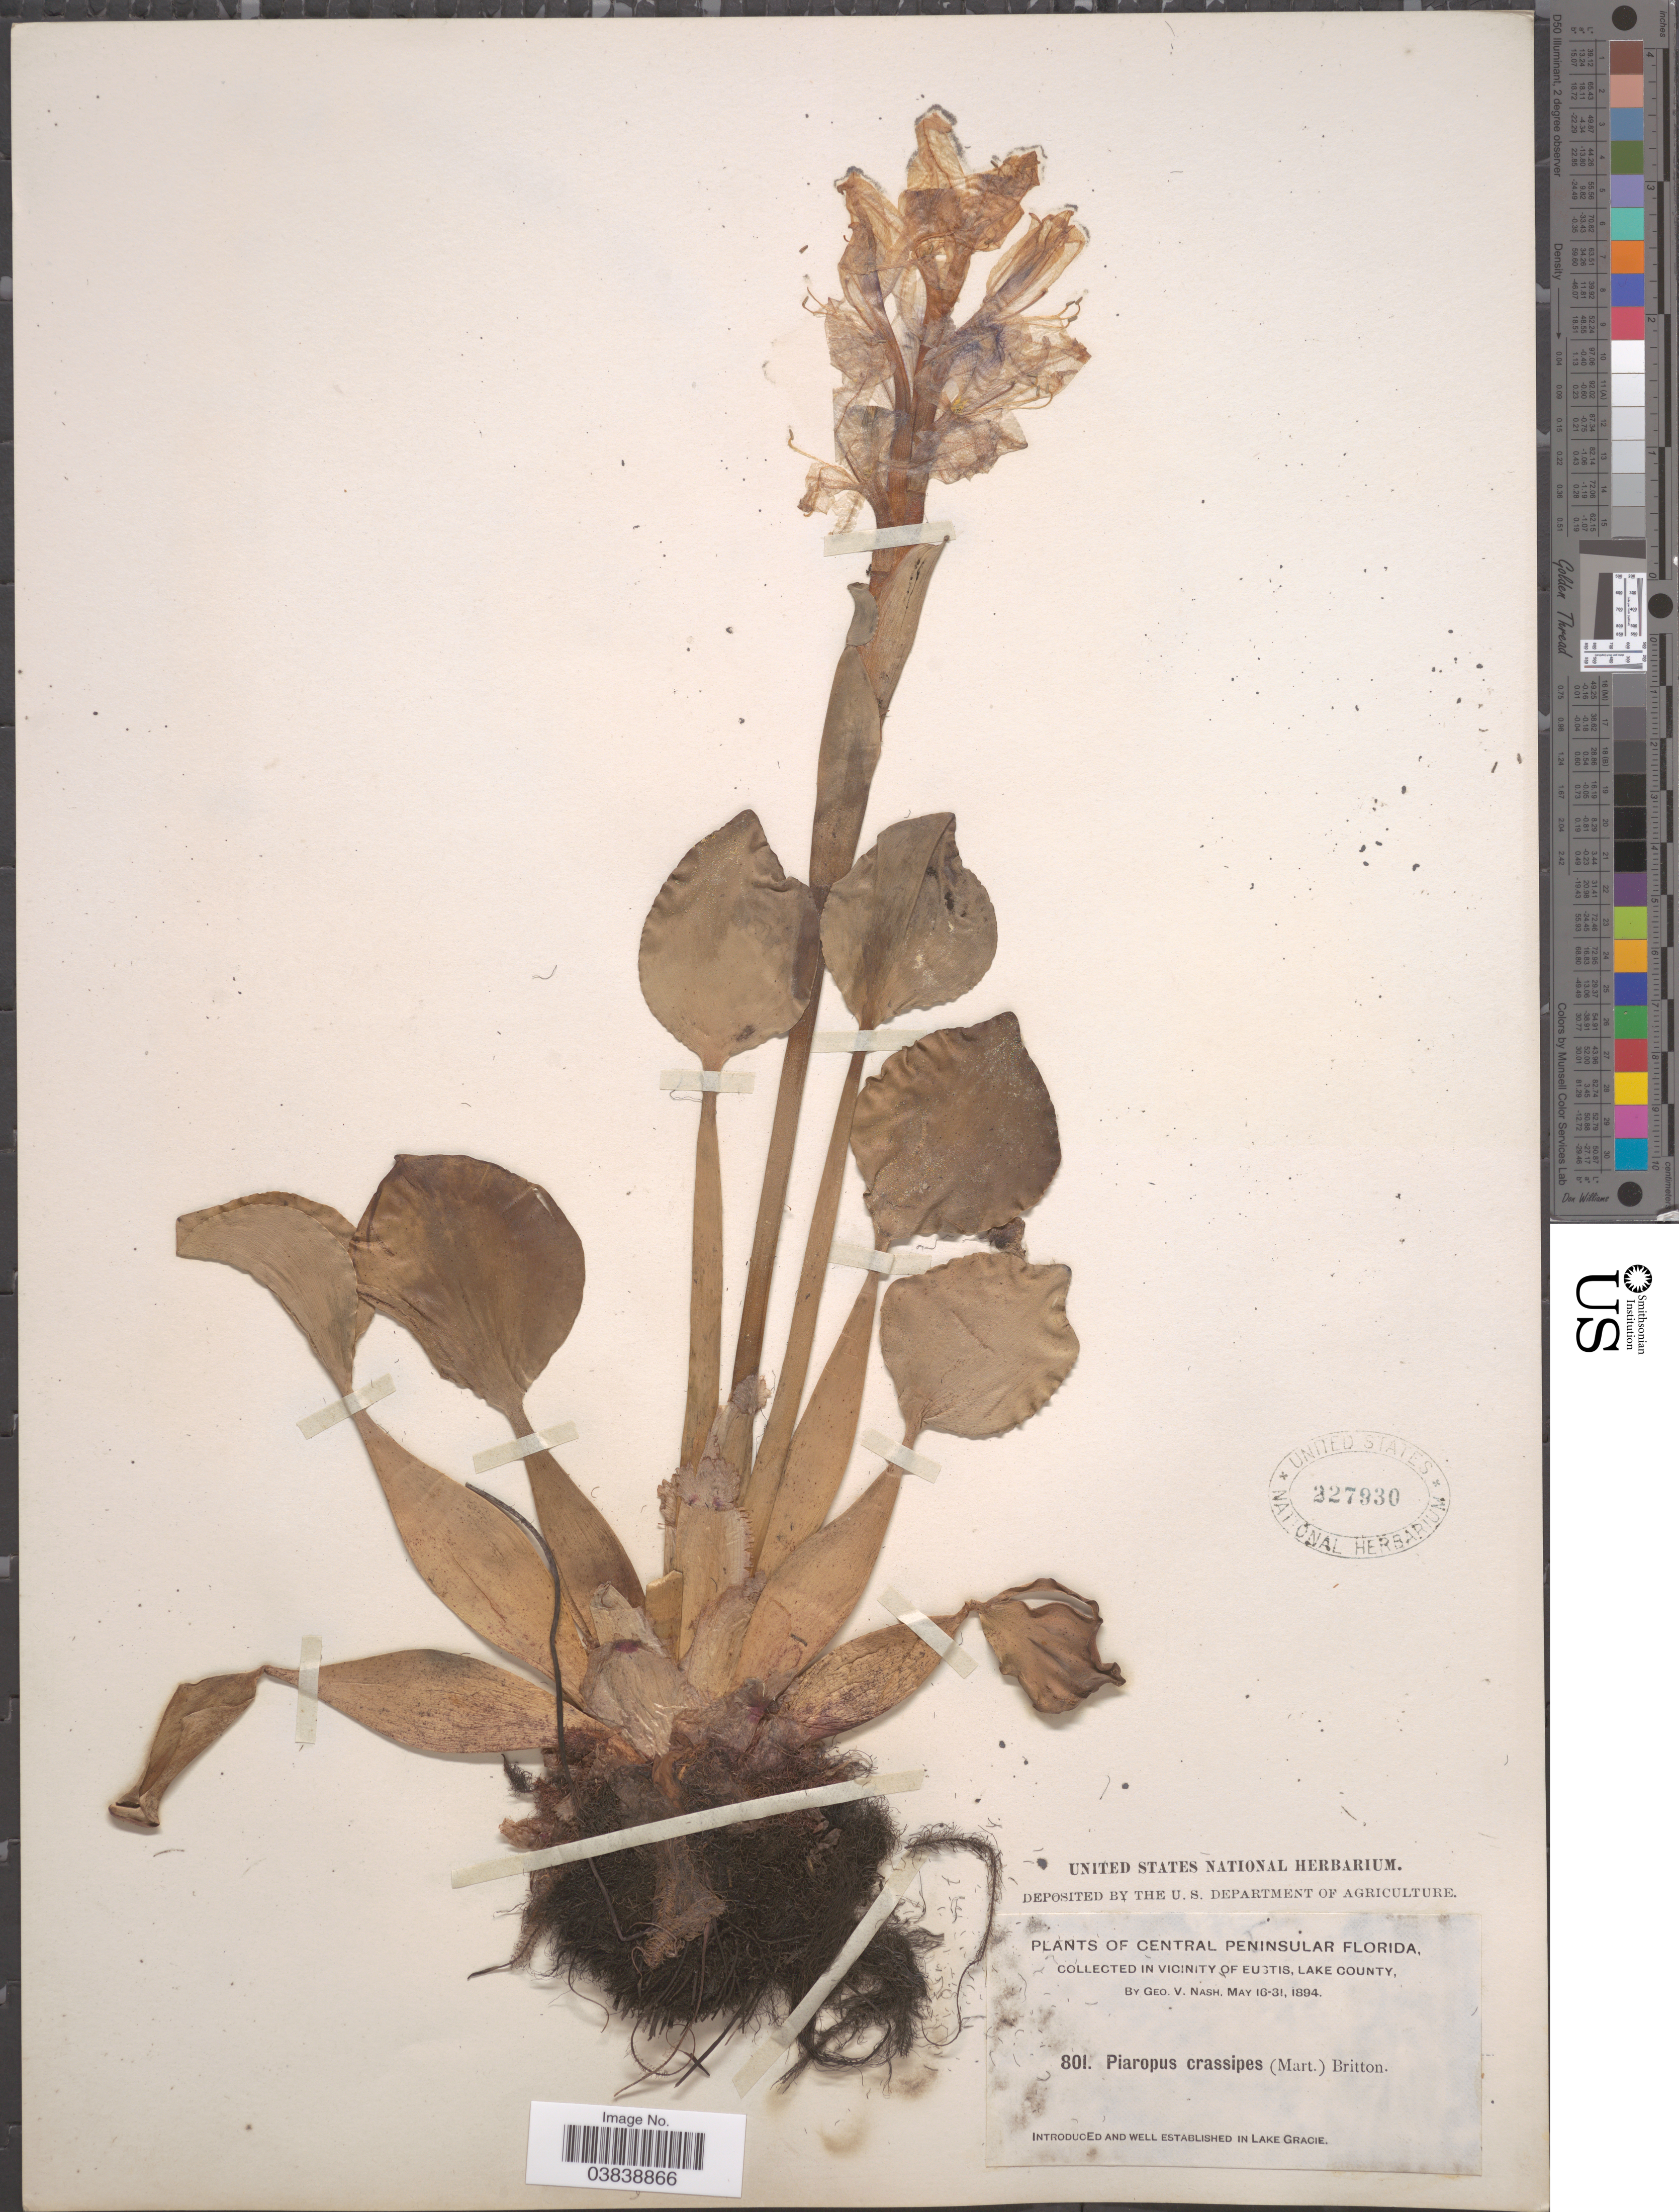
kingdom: Plantae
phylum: Tracheophyta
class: Liliopsida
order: Commelinales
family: Pontederiaceae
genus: Eichhornia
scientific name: Eichhornia crassipes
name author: (Mart.) Solms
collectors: G. V. Nash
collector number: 801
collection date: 1894-05-16/1894-05-31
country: United States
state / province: Florida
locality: Central Peninsular Florida. In vicinity of Eustis, Lake County.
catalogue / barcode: US 327930